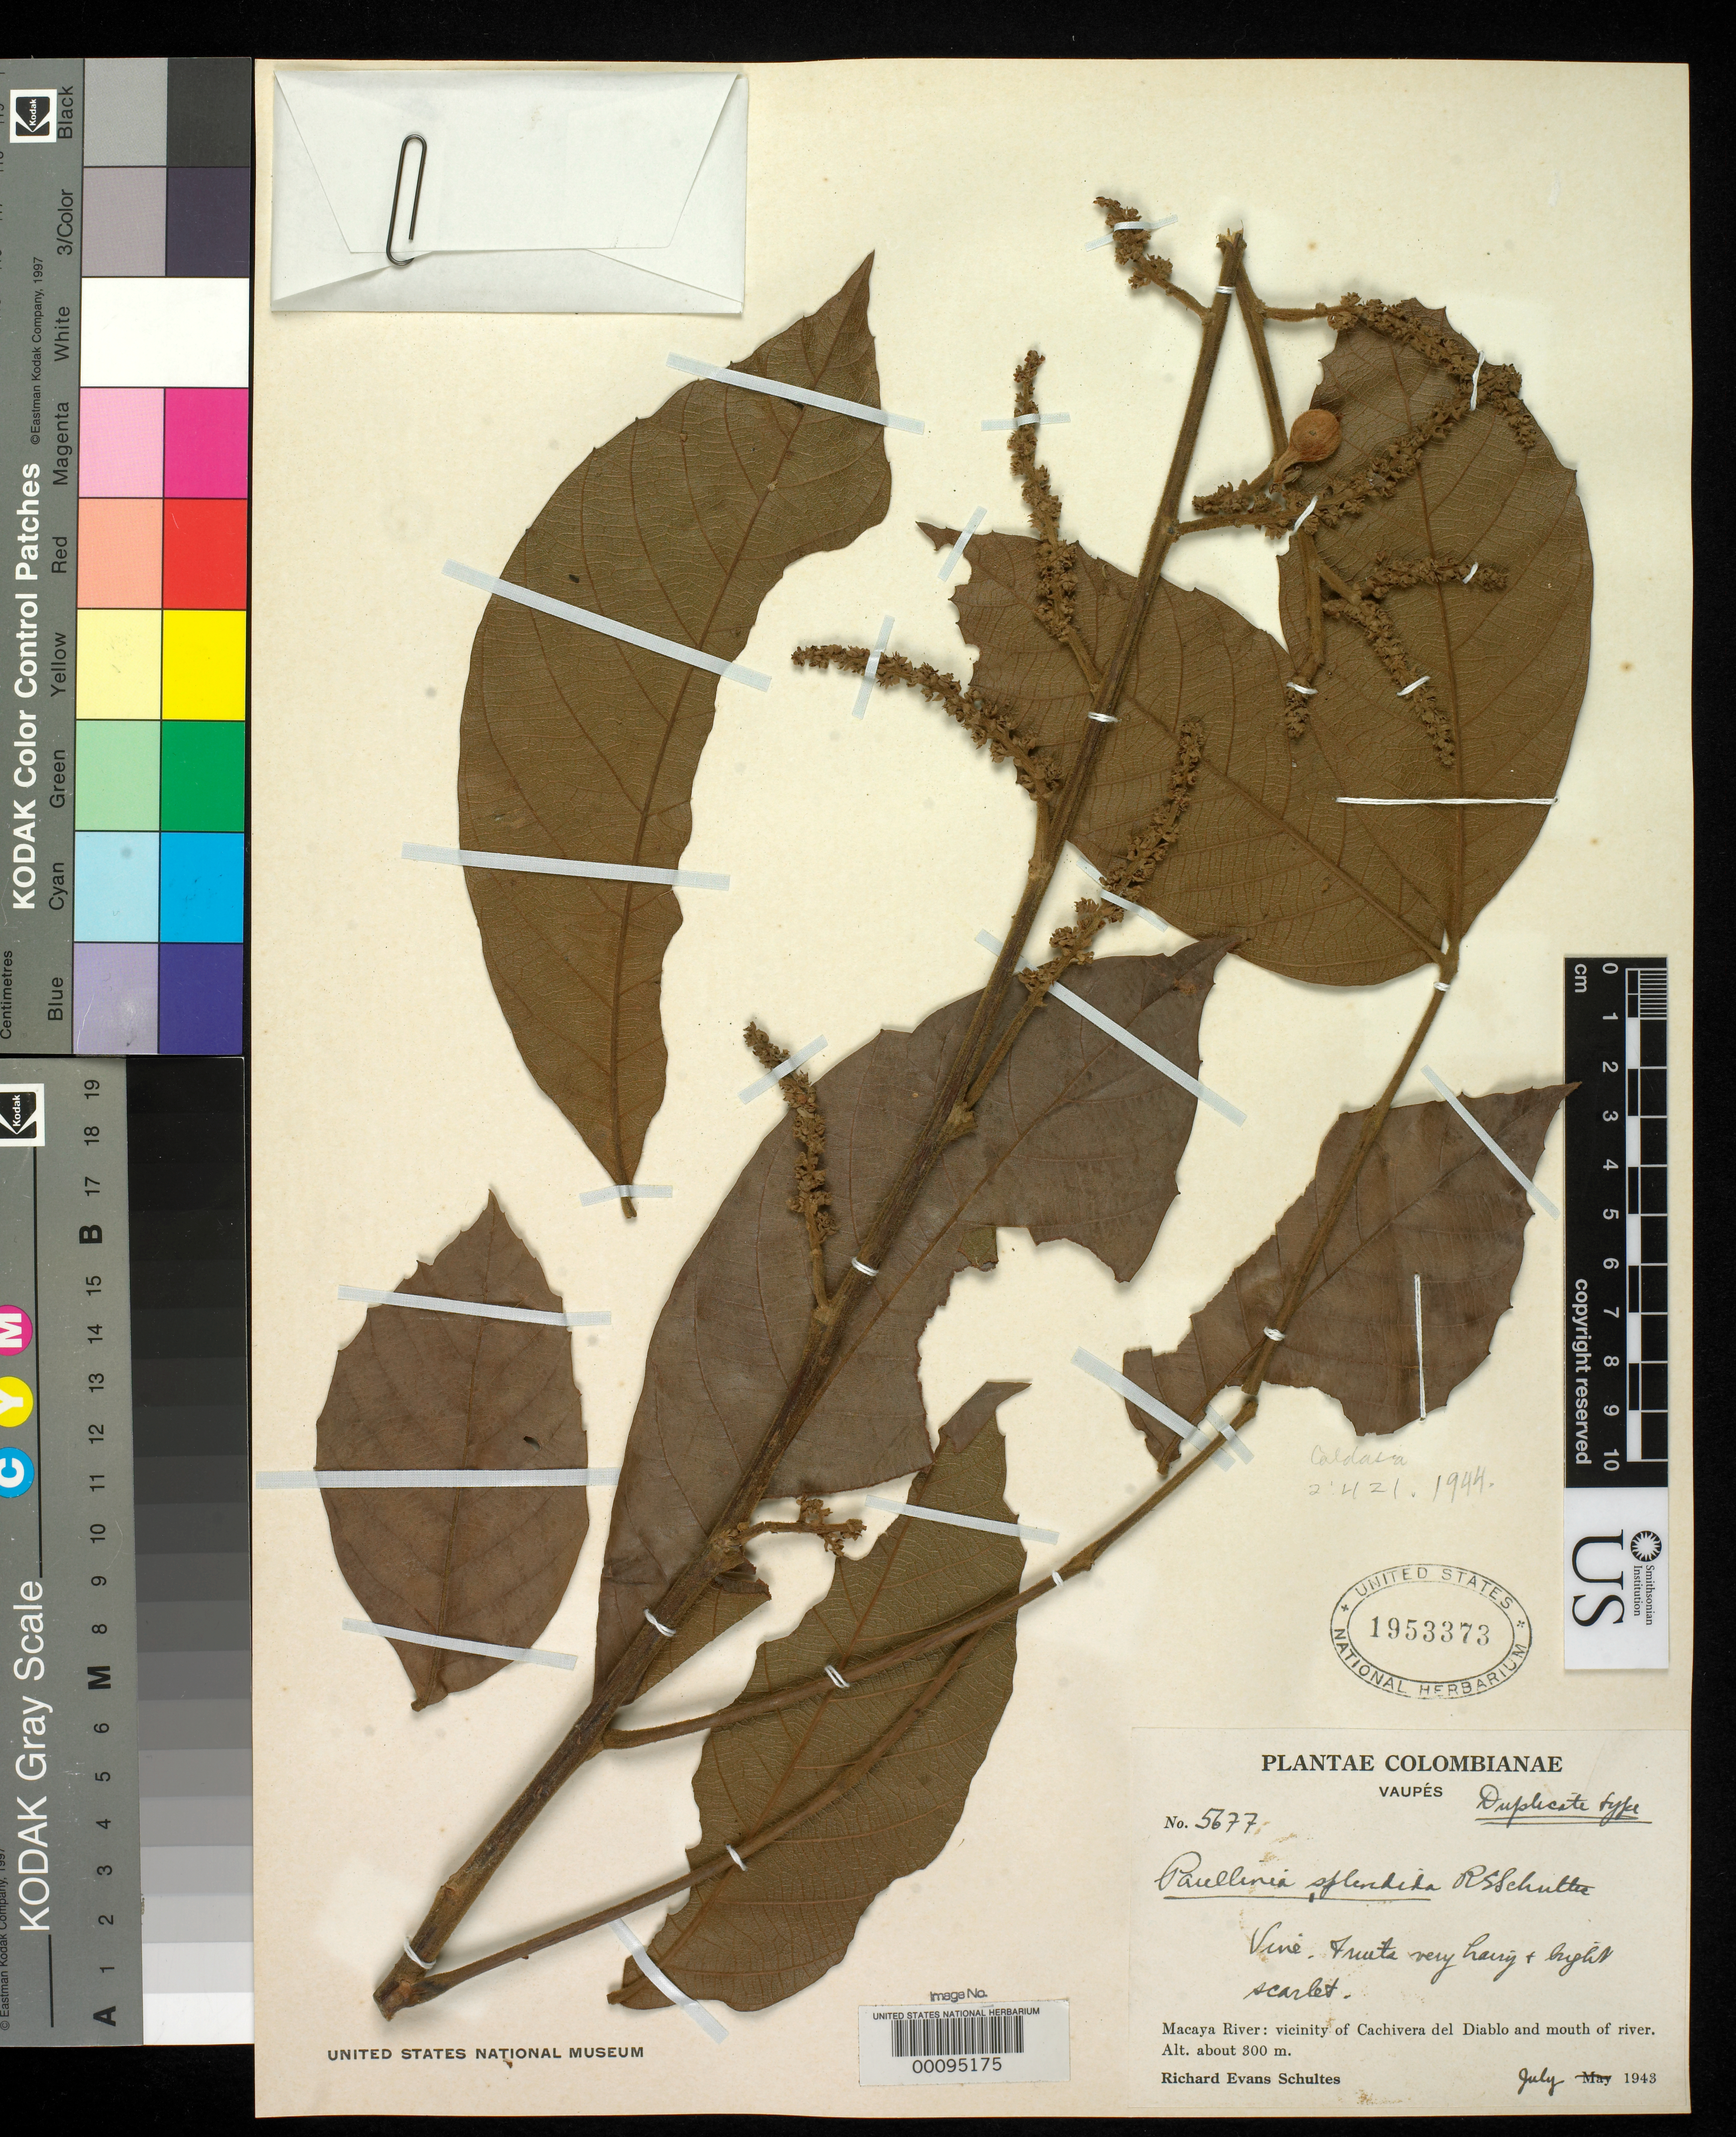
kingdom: Plantae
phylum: Tracheophyta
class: Magnoliopsida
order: Sapindales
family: Sapindaceae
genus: Paullinia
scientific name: Paullinia splendida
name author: R.E. Schult.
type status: Isotype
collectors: R. E. Schultes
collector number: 5677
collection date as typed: Jul 1943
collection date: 1943-07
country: Colombia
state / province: Vaupés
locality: Macaya River, vicinity of Cachivera del Diablo and mouth of river.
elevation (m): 300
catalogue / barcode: US 1953373